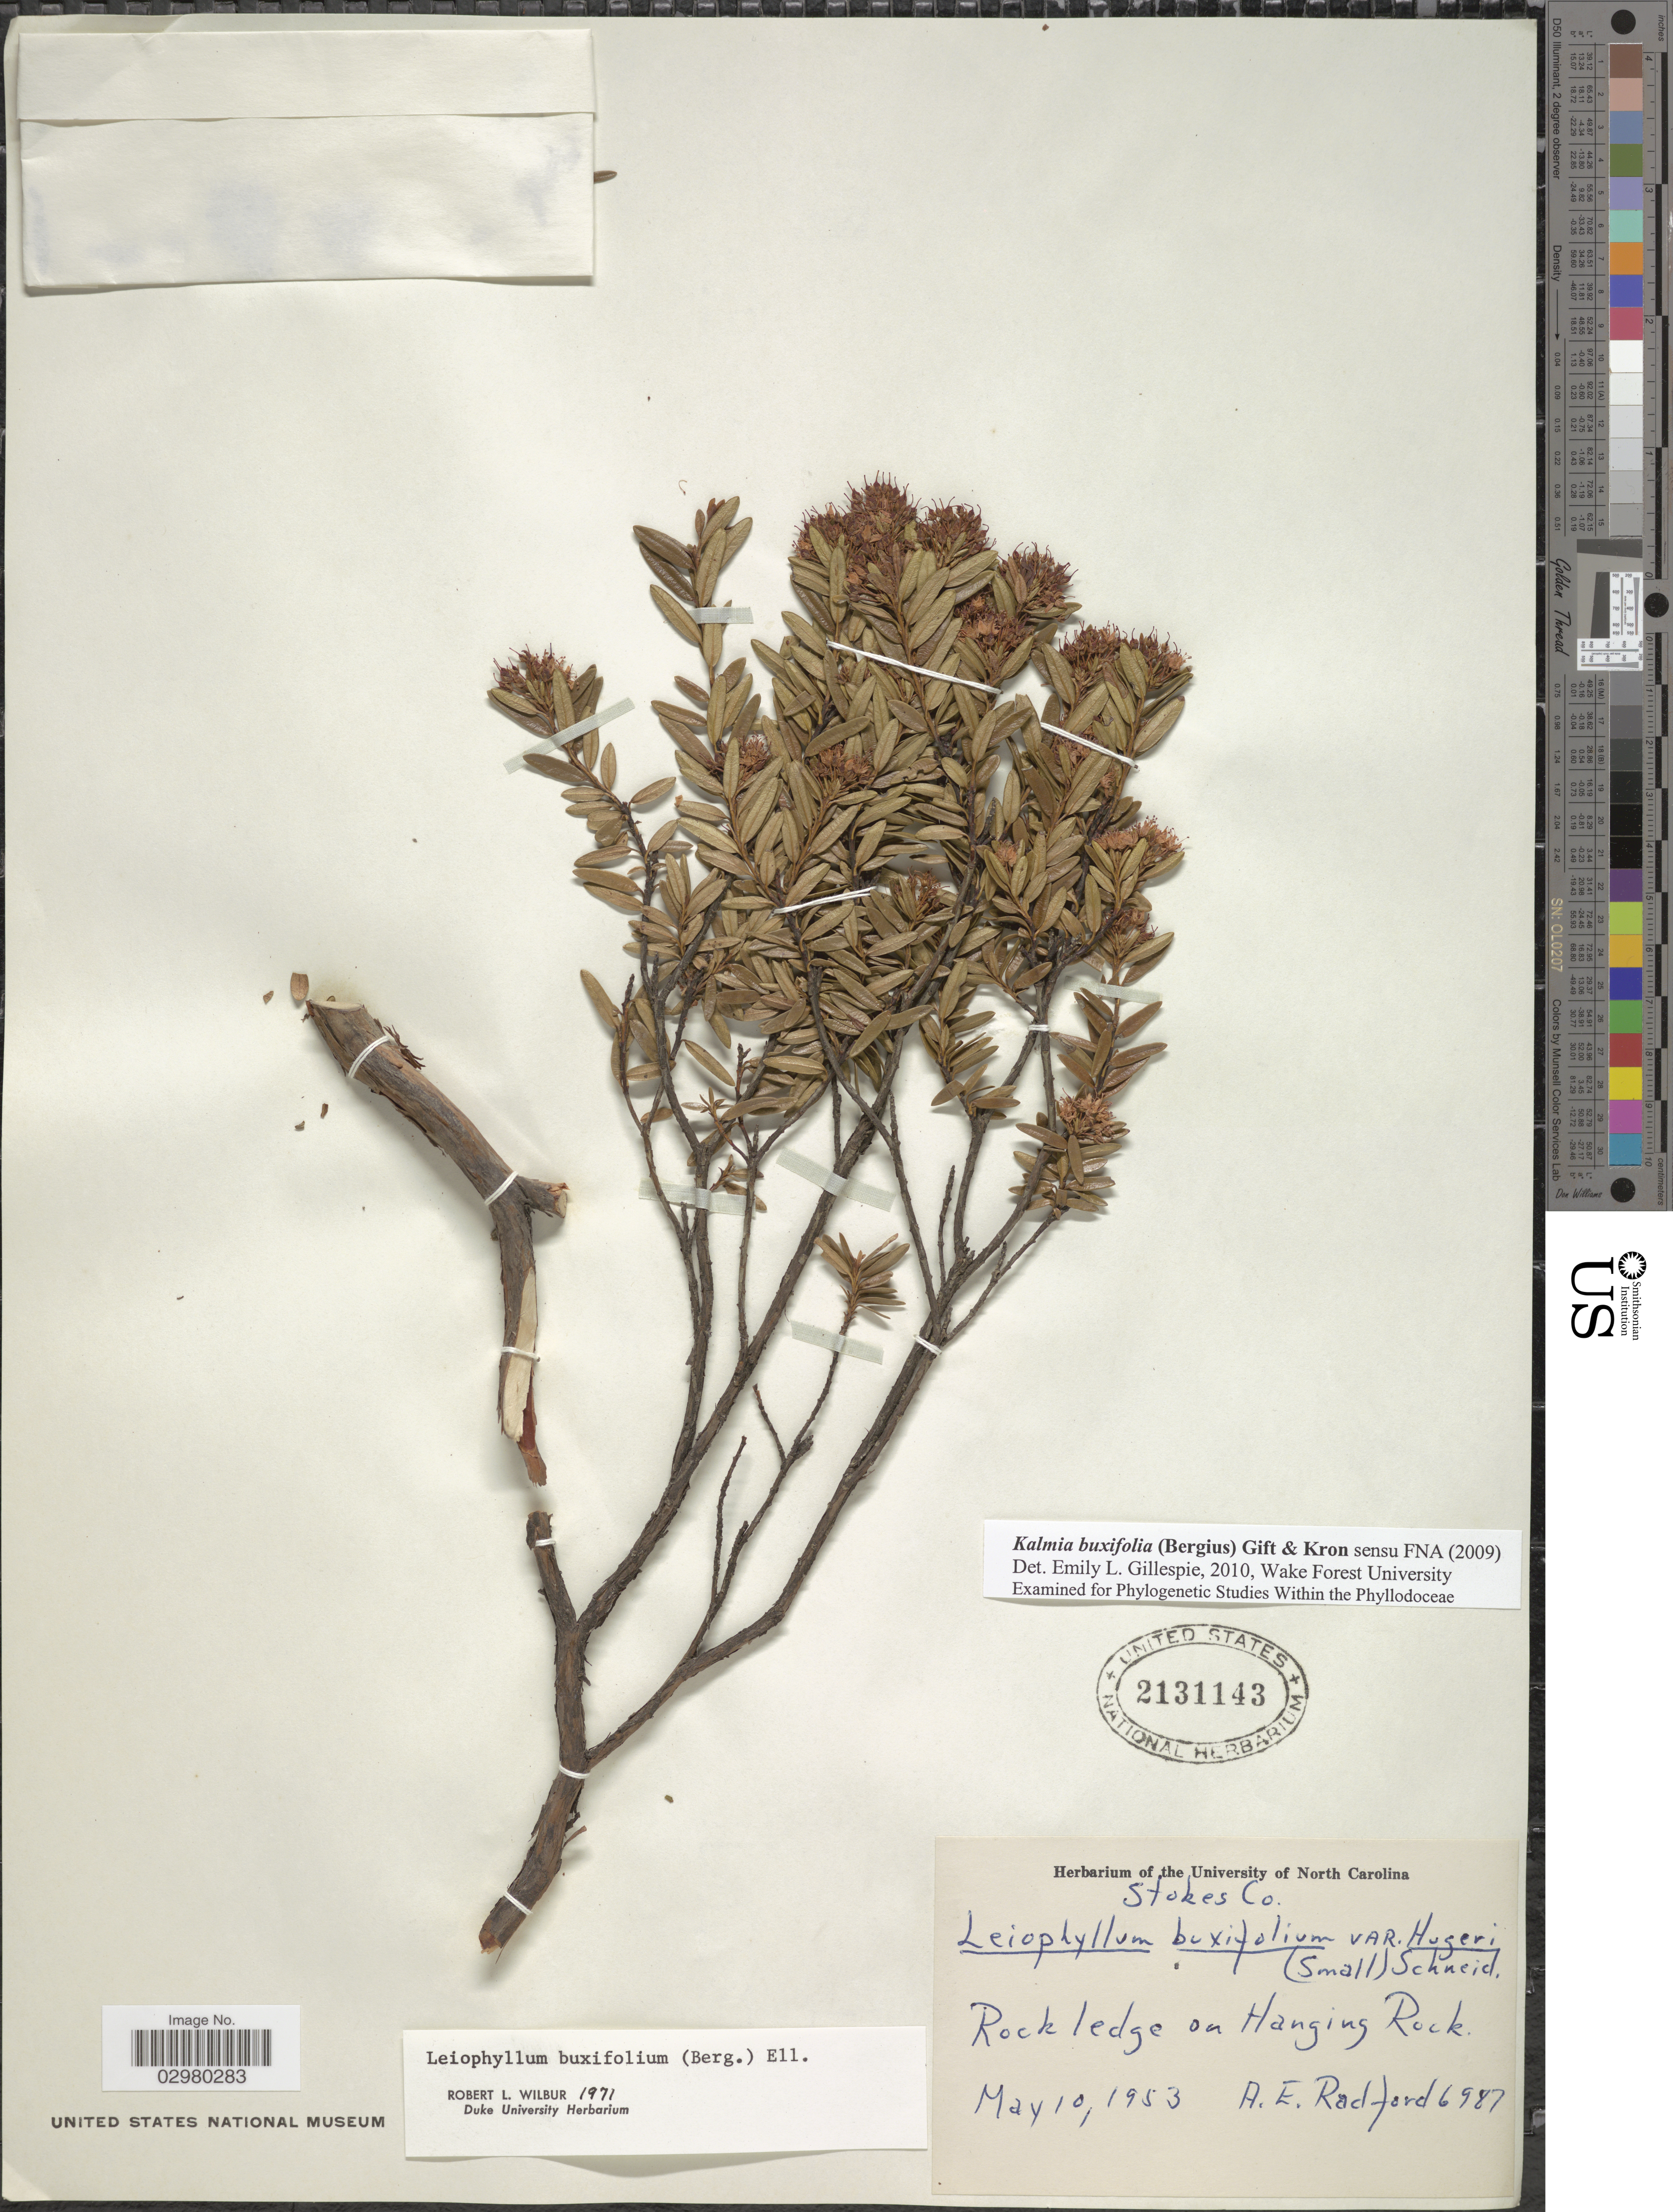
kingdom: Plantae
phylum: Tracheophyta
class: Magnoliopsida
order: Ericales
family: Ericaceae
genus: Leiophyllum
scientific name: Leiophyllum buxifolium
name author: (Bergius) Elliott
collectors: A. E. Radford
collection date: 1953-05-10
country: United States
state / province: North Carolina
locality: Stokes Co. Rockledge on Hanging Rock.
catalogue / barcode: US 2131143